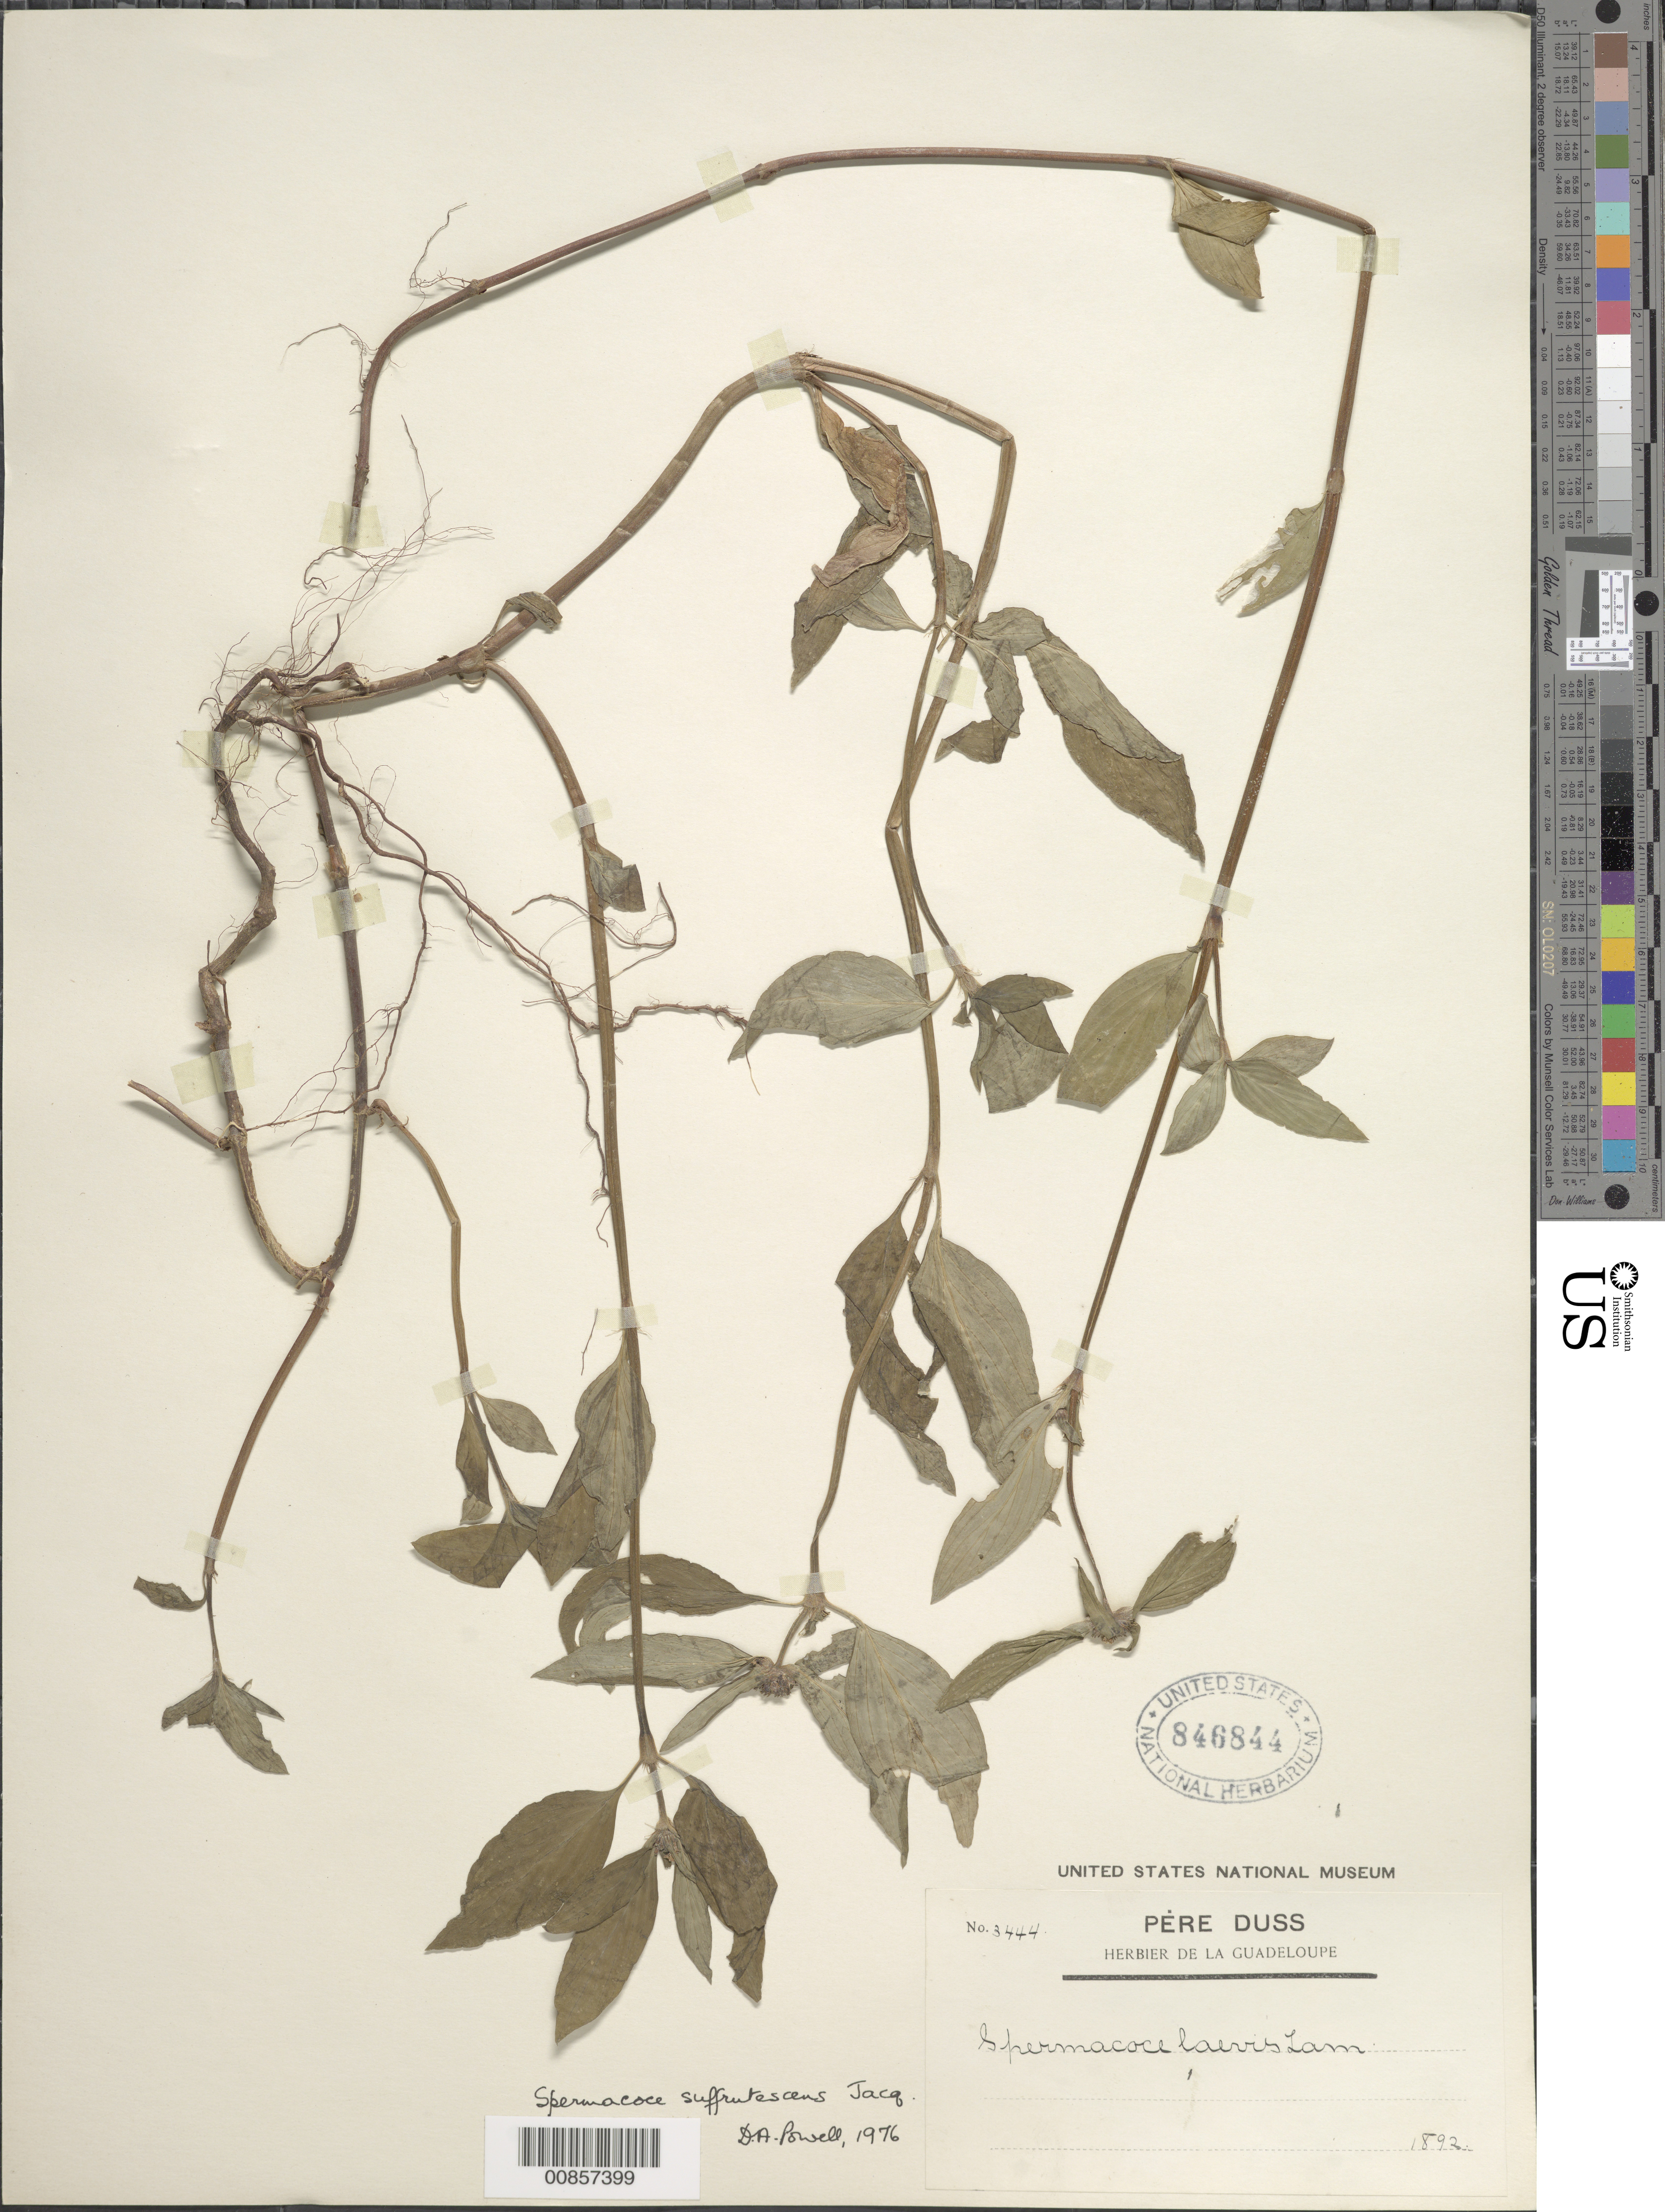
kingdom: Plantae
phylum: Tracheophyta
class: Magnoliopsida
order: Gentianales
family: Rubiaceae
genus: Spermacoce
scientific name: Spermacoce remota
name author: Lam.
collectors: Père Duss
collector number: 3444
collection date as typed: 1892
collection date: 1892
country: Guadeloupe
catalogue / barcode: US 846844